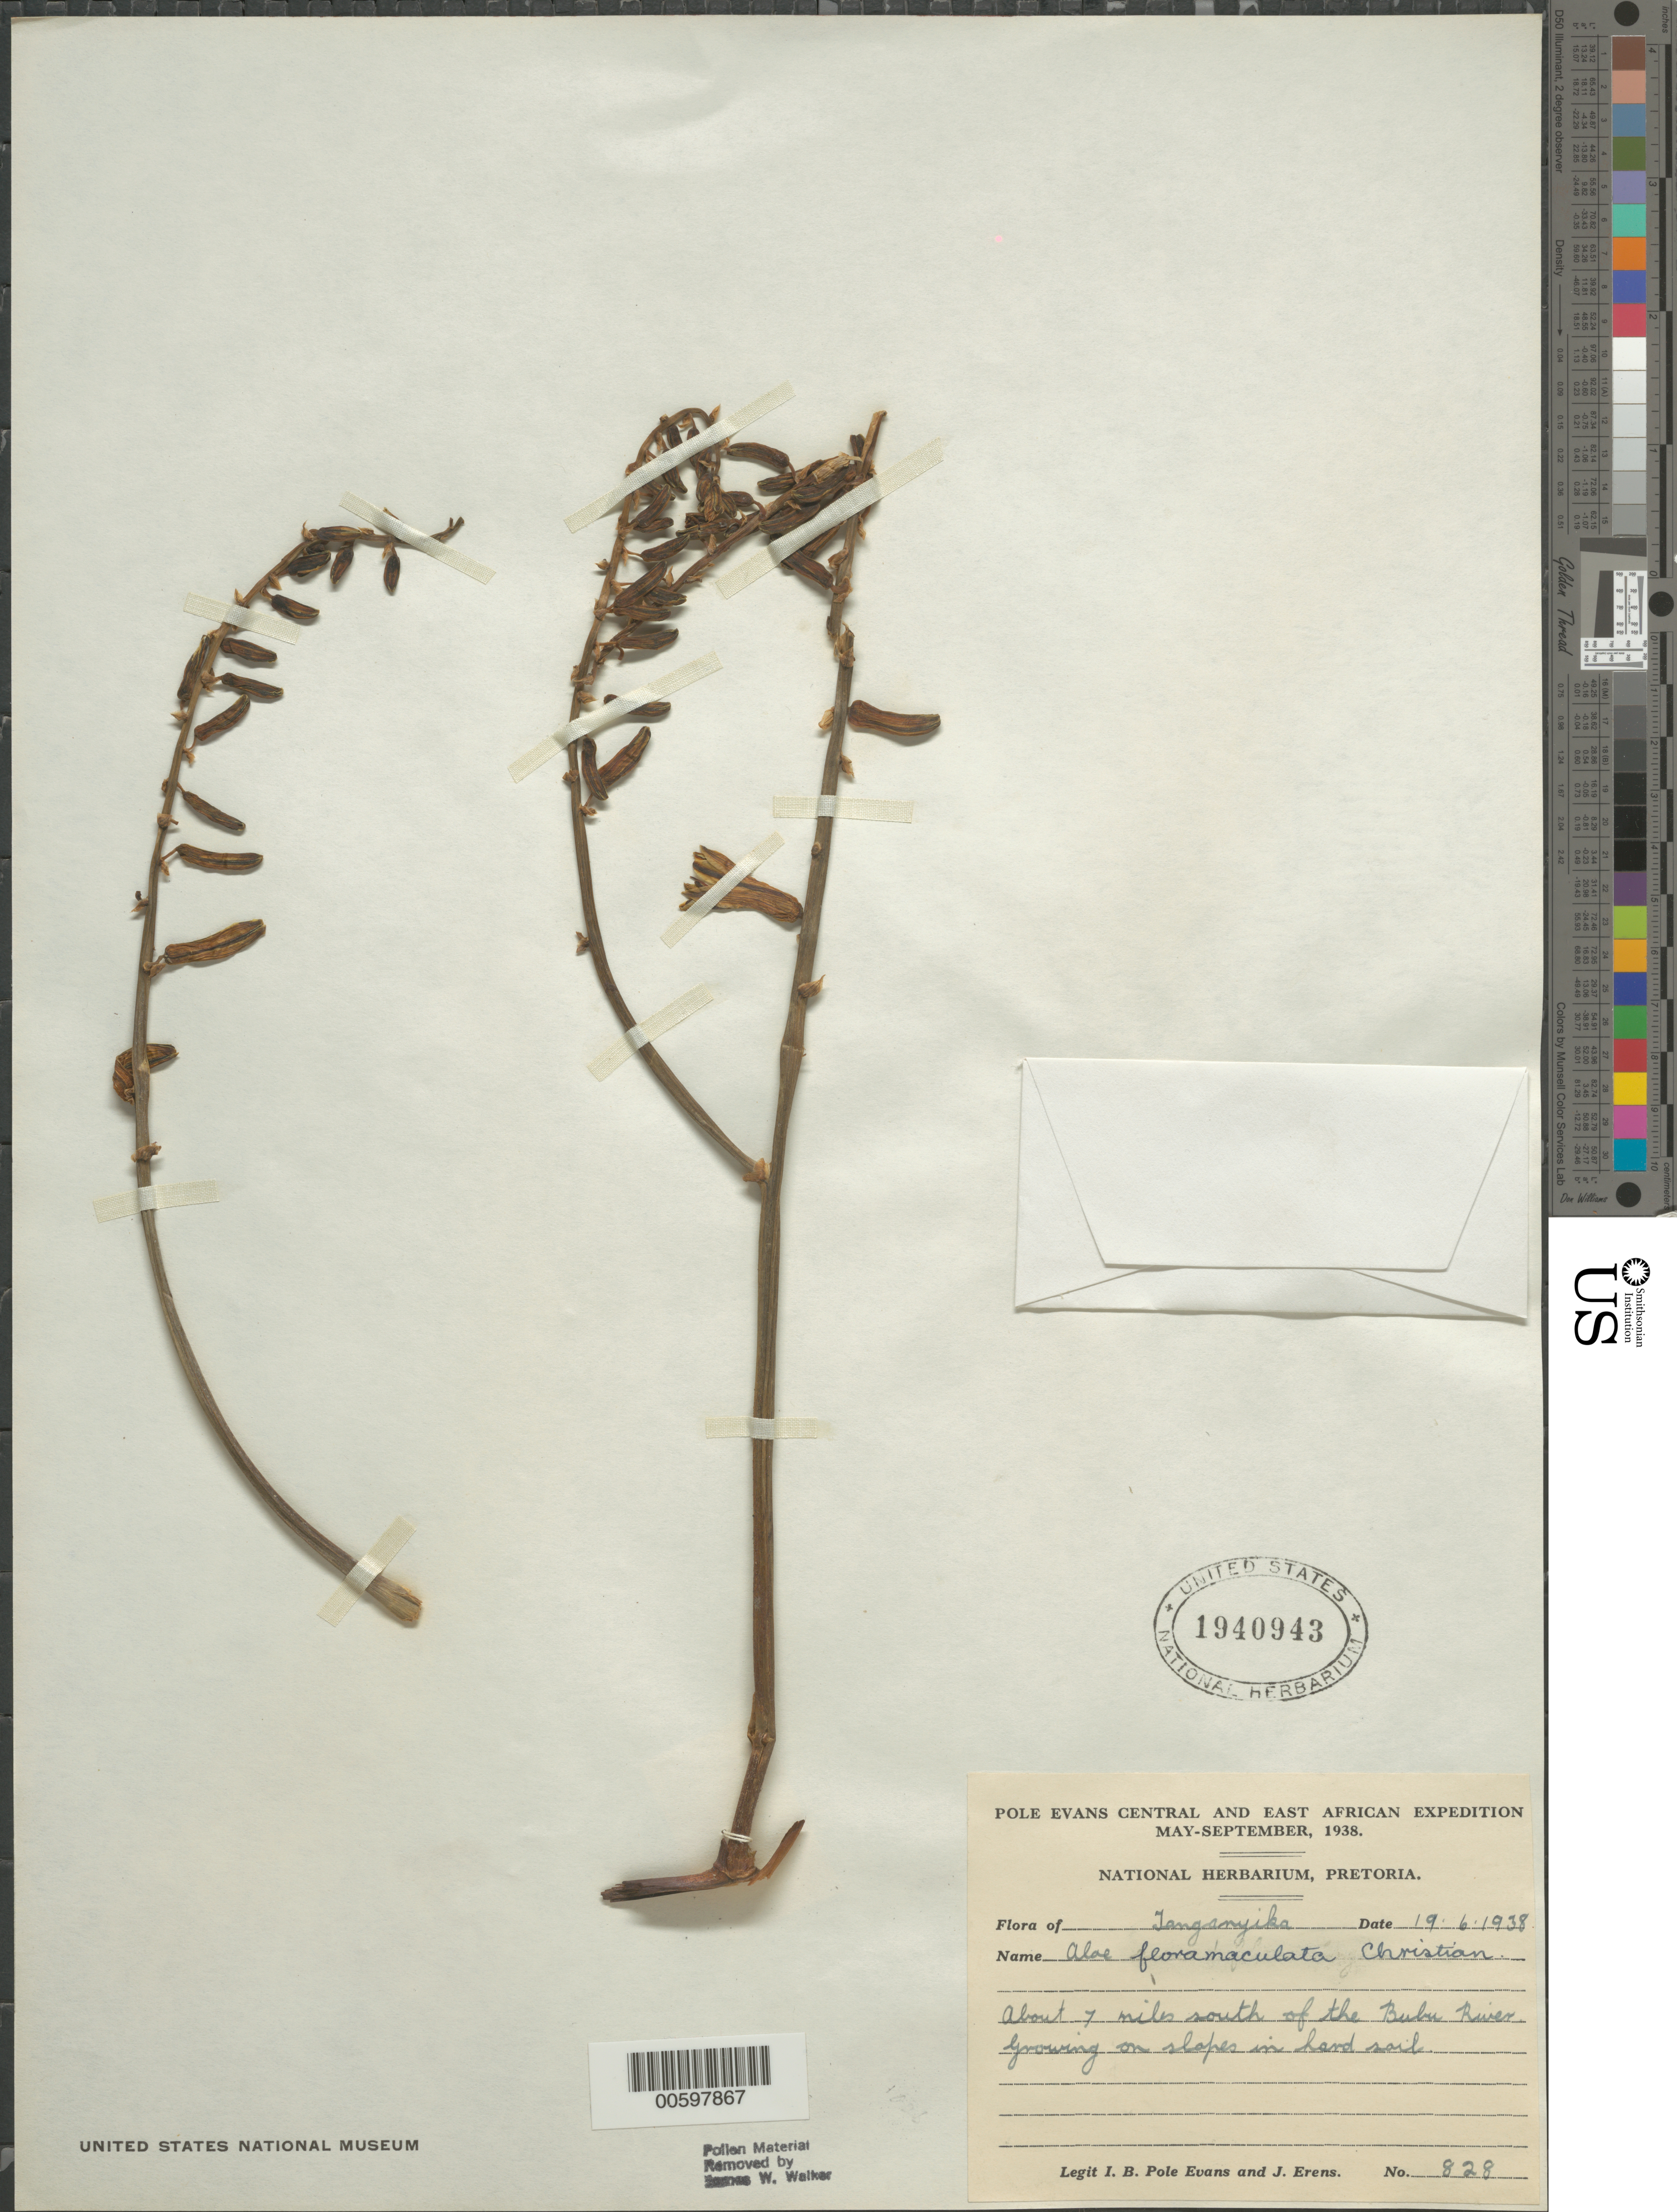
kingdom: Plantae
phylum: Tracheophyta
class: Liliopsida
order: Asparagales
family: Asphodelaceae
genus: Aloe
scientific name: Aloe floramaculata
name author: Christian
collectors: I. B. Pole-Evans & J. Erens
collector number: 828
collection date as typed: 19 Jun 1938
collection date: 1938-06-19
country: Tanzania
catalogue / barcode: US 1940943